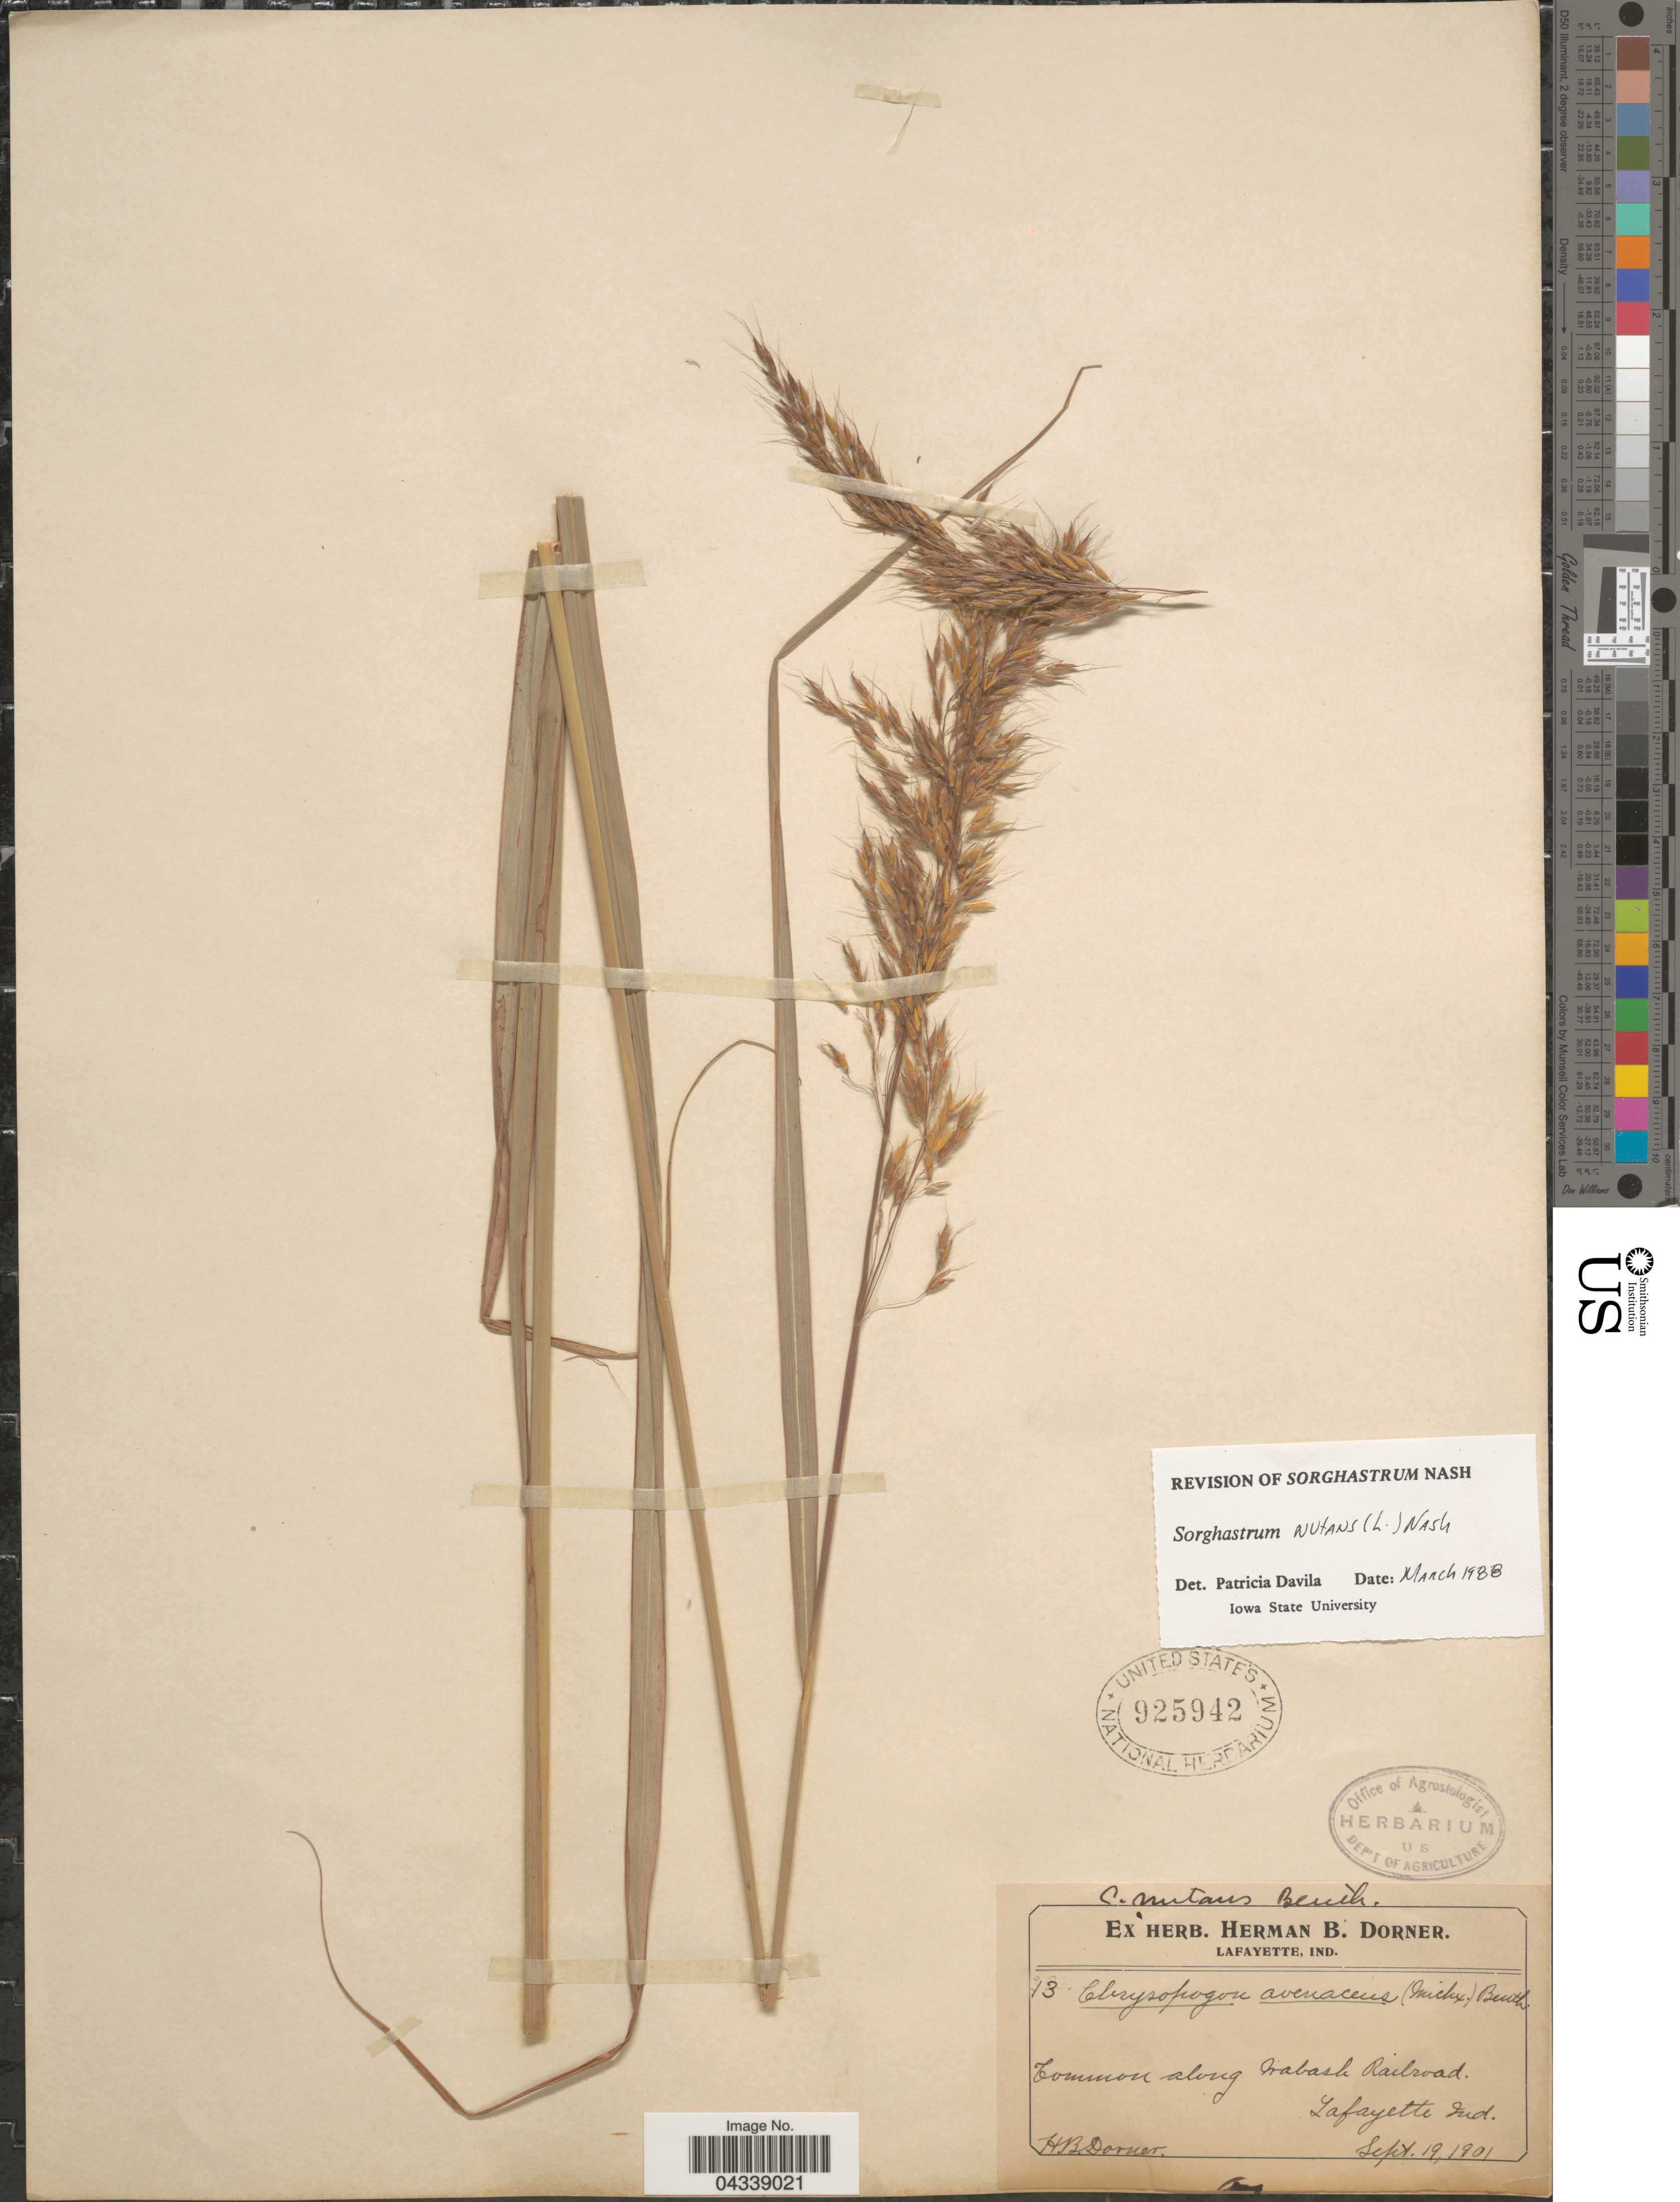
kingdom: Plantae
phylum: Tracheophyta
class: Liliopsida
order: Poales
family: Poaceae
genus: Sorghastrum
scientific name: Sorghastrum nutans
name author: (L.) Nash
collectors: H. Dorner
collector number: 13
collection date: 1901-09-19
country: United States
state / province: Indiana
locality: Common along Wabash Railroad. Lafayette.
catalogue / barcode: US 925942